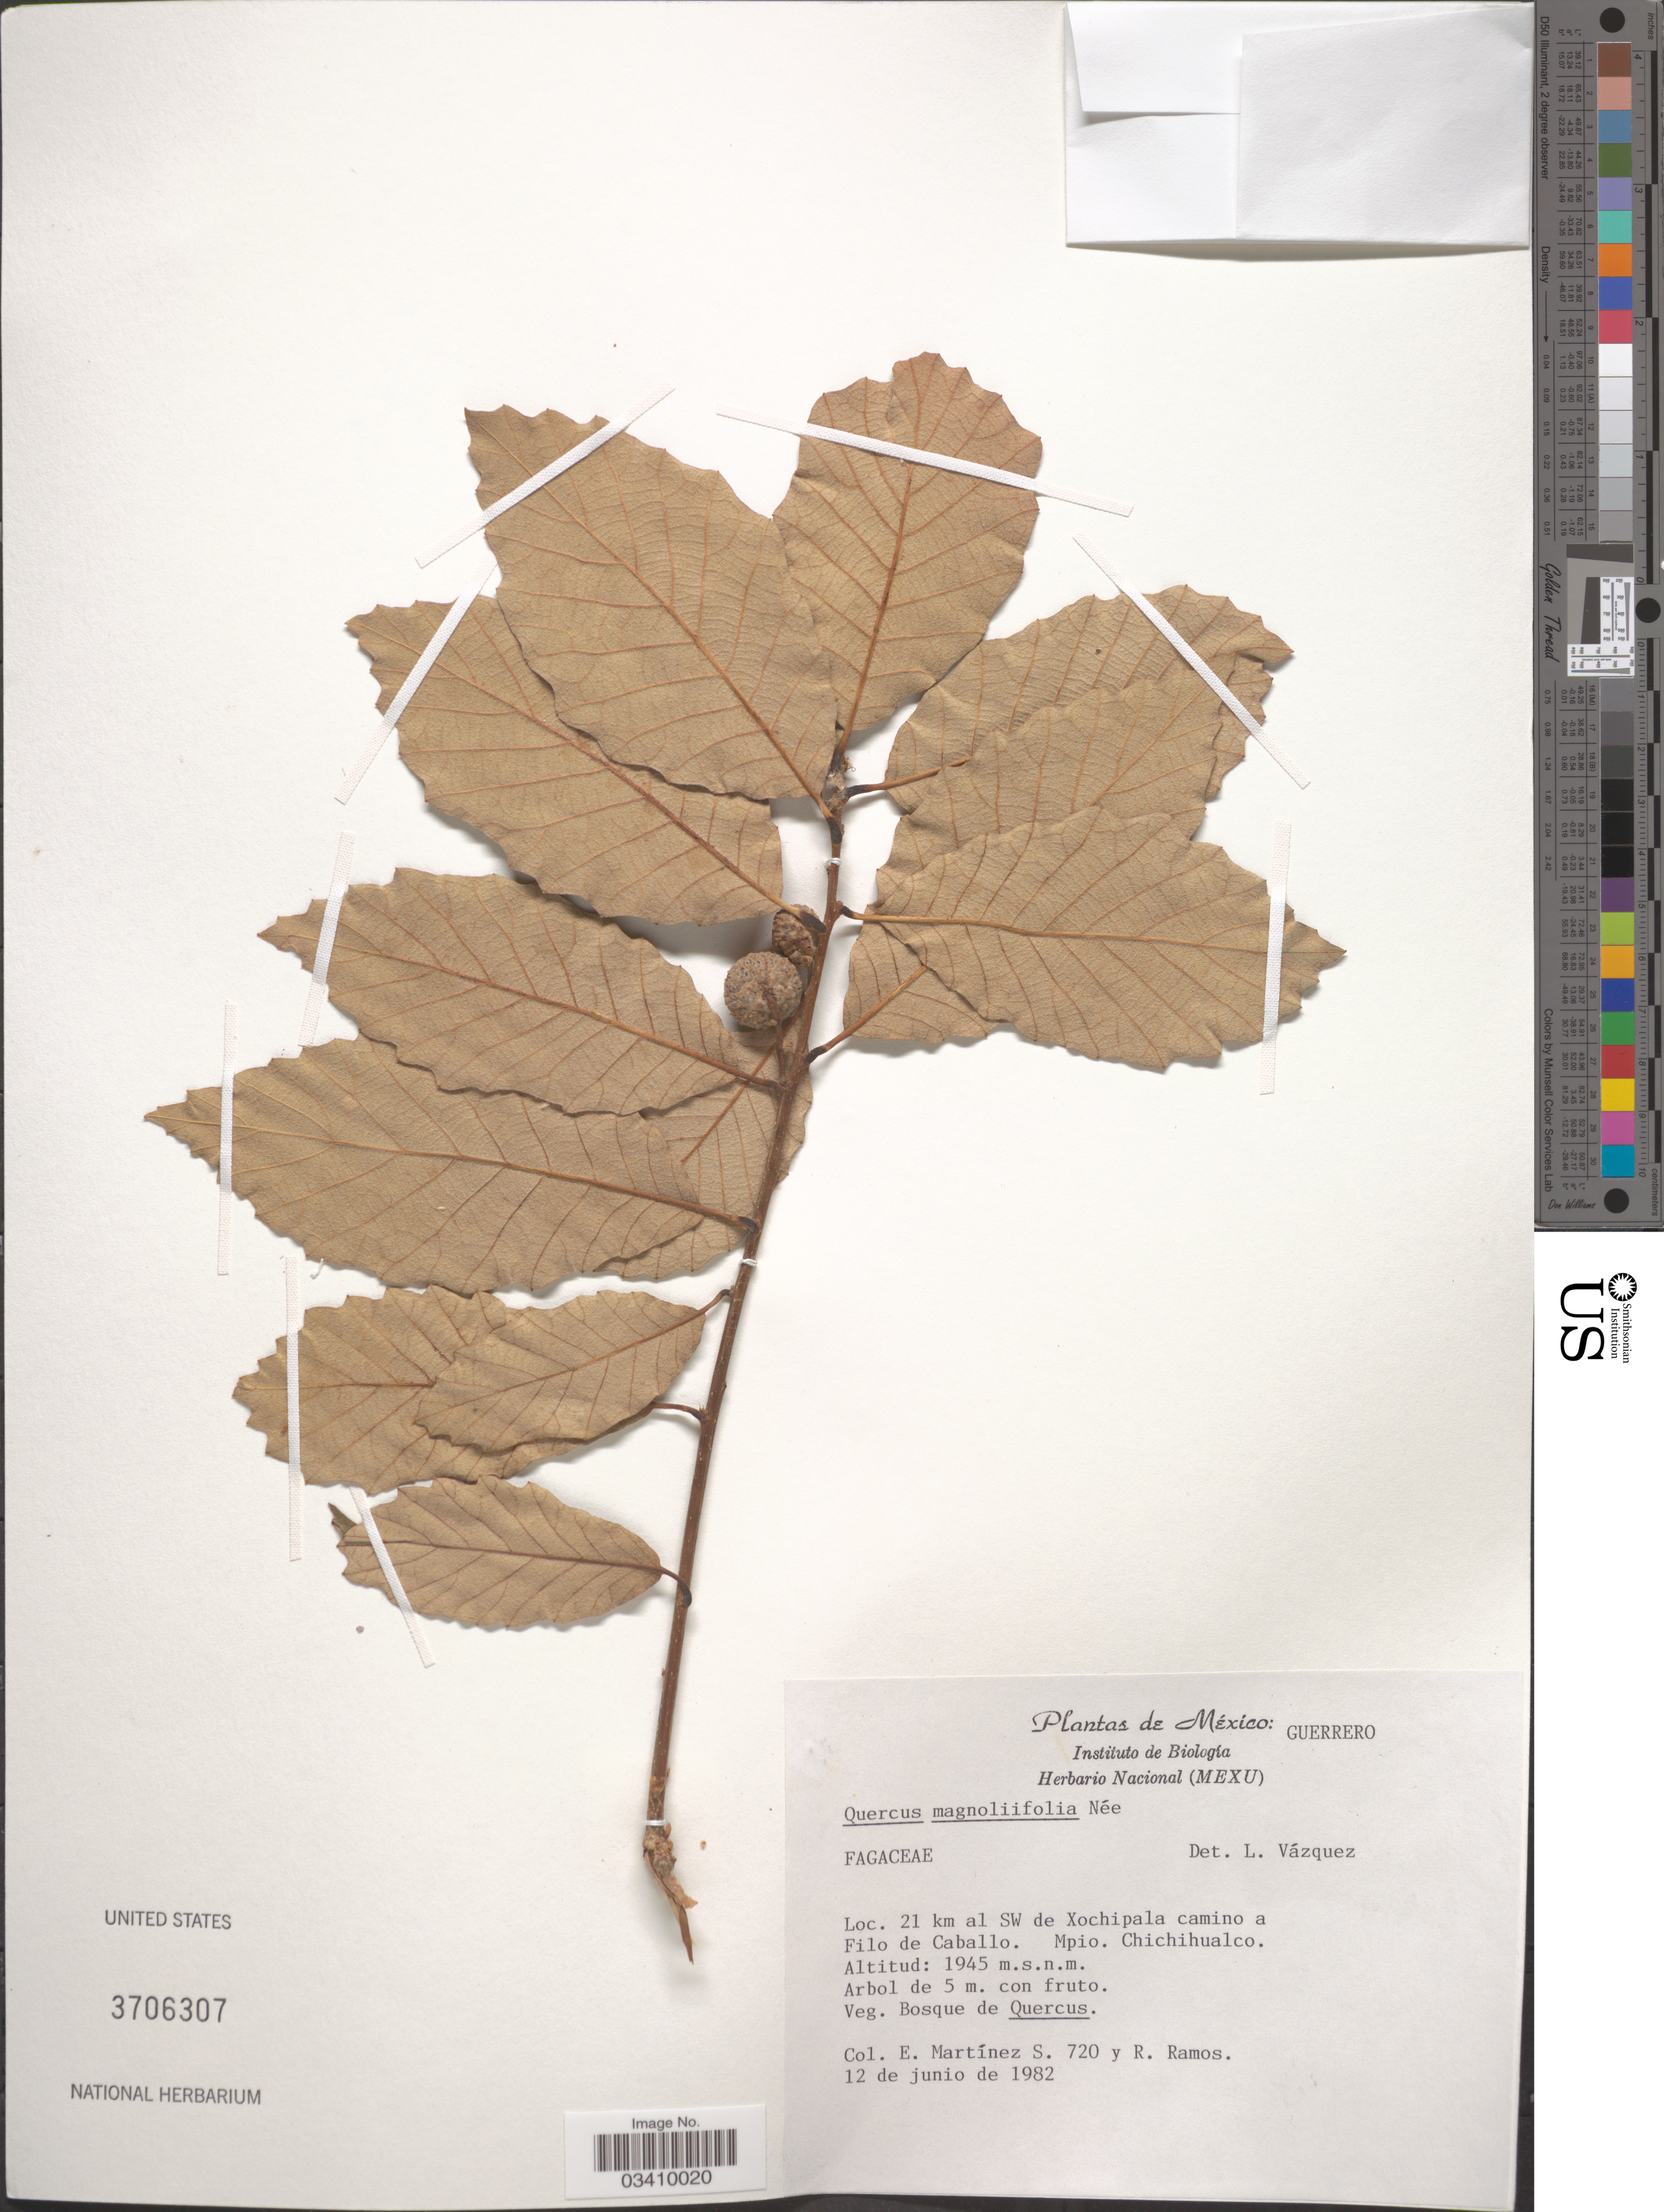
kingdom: Plantae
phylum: Tracheophyta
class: Magnoliopsida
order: Fagales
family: Fagaceae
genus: Quercus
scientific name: Quercus magnoliifolia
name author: Née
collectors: E. M. Martínez S. & R. Ramos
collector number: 720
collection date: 1982-06-12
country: Mexico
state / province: Guerrero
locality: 21 km al SW de Xochipala camino a Filo de Caballo. Mpio. Chichihualco.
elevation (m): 1945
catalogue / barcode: US 3706307